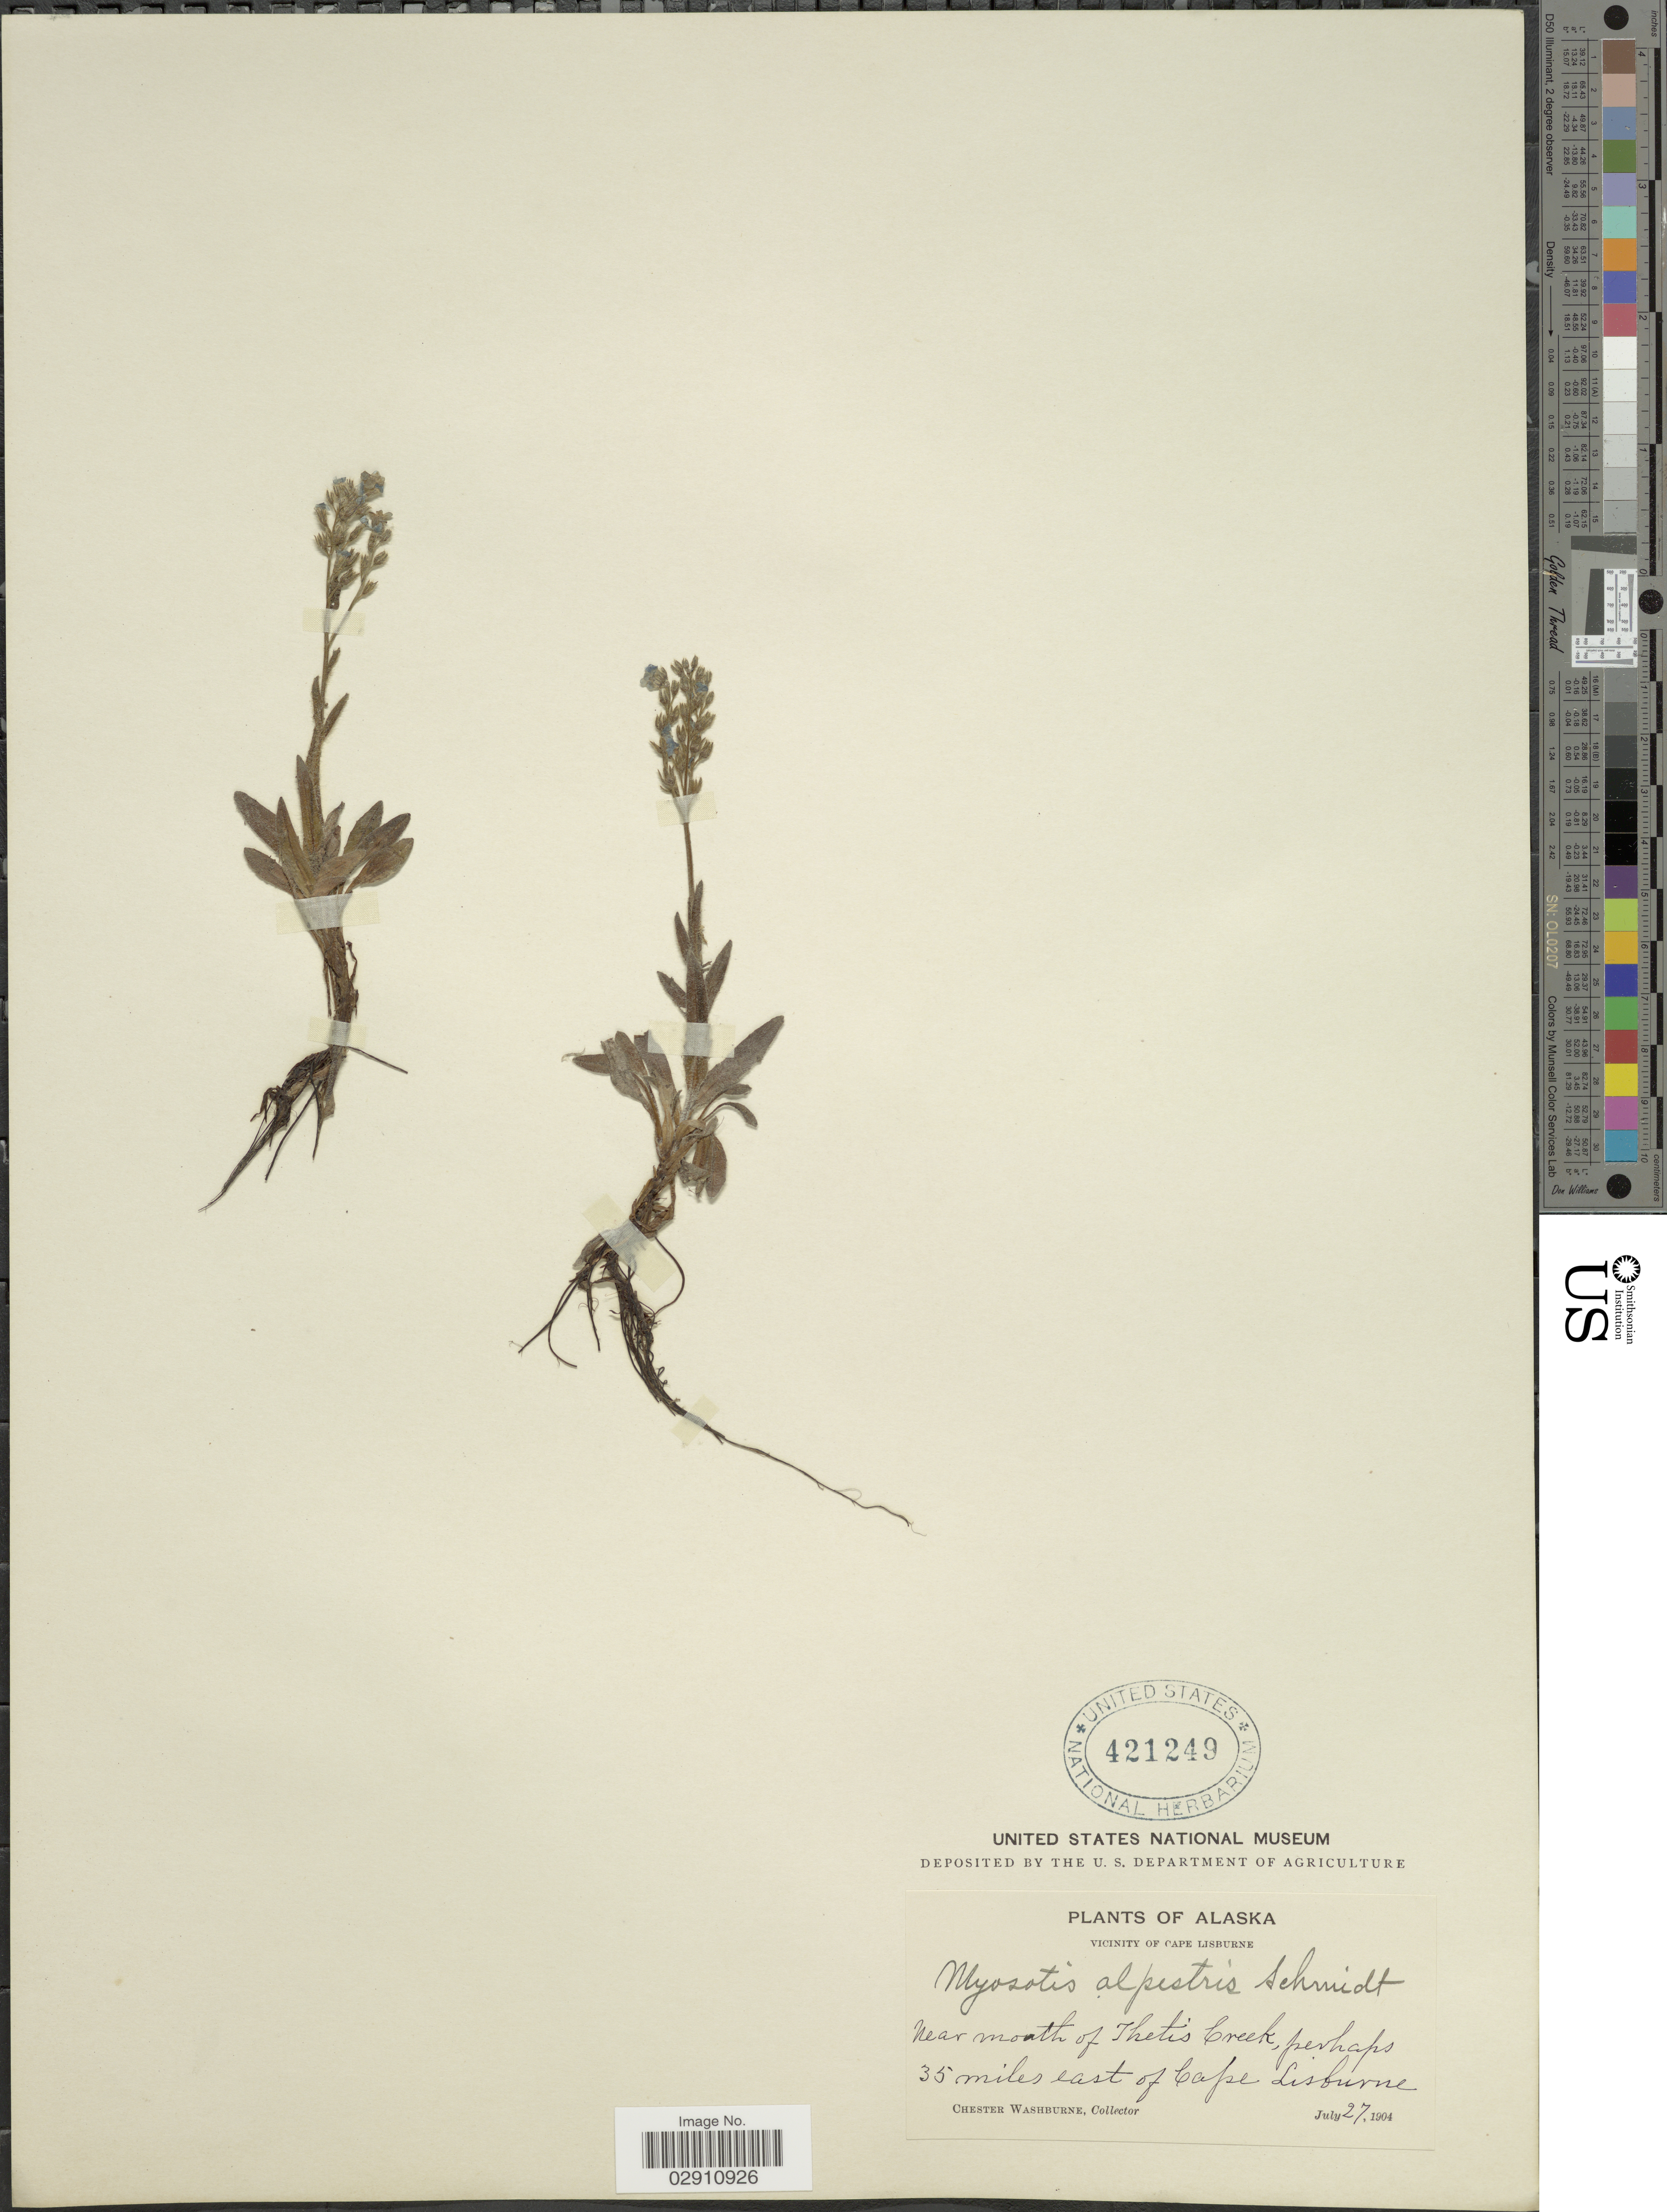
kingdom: Plantae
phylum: Tracheophyta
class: Magnoliopsida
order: Boraginales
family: Boraginaceae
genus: Myosotis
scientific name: Myosotis alpestris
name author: F.W. Schmidt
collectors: C. Washburne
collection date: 1904-07-27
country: United States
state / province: Alaska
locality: Vicinity of Cape Lisburne. Near mouth of Thetis Creek, perhaps 35 miles east of Cape Lisburne.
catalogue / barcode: US 421249